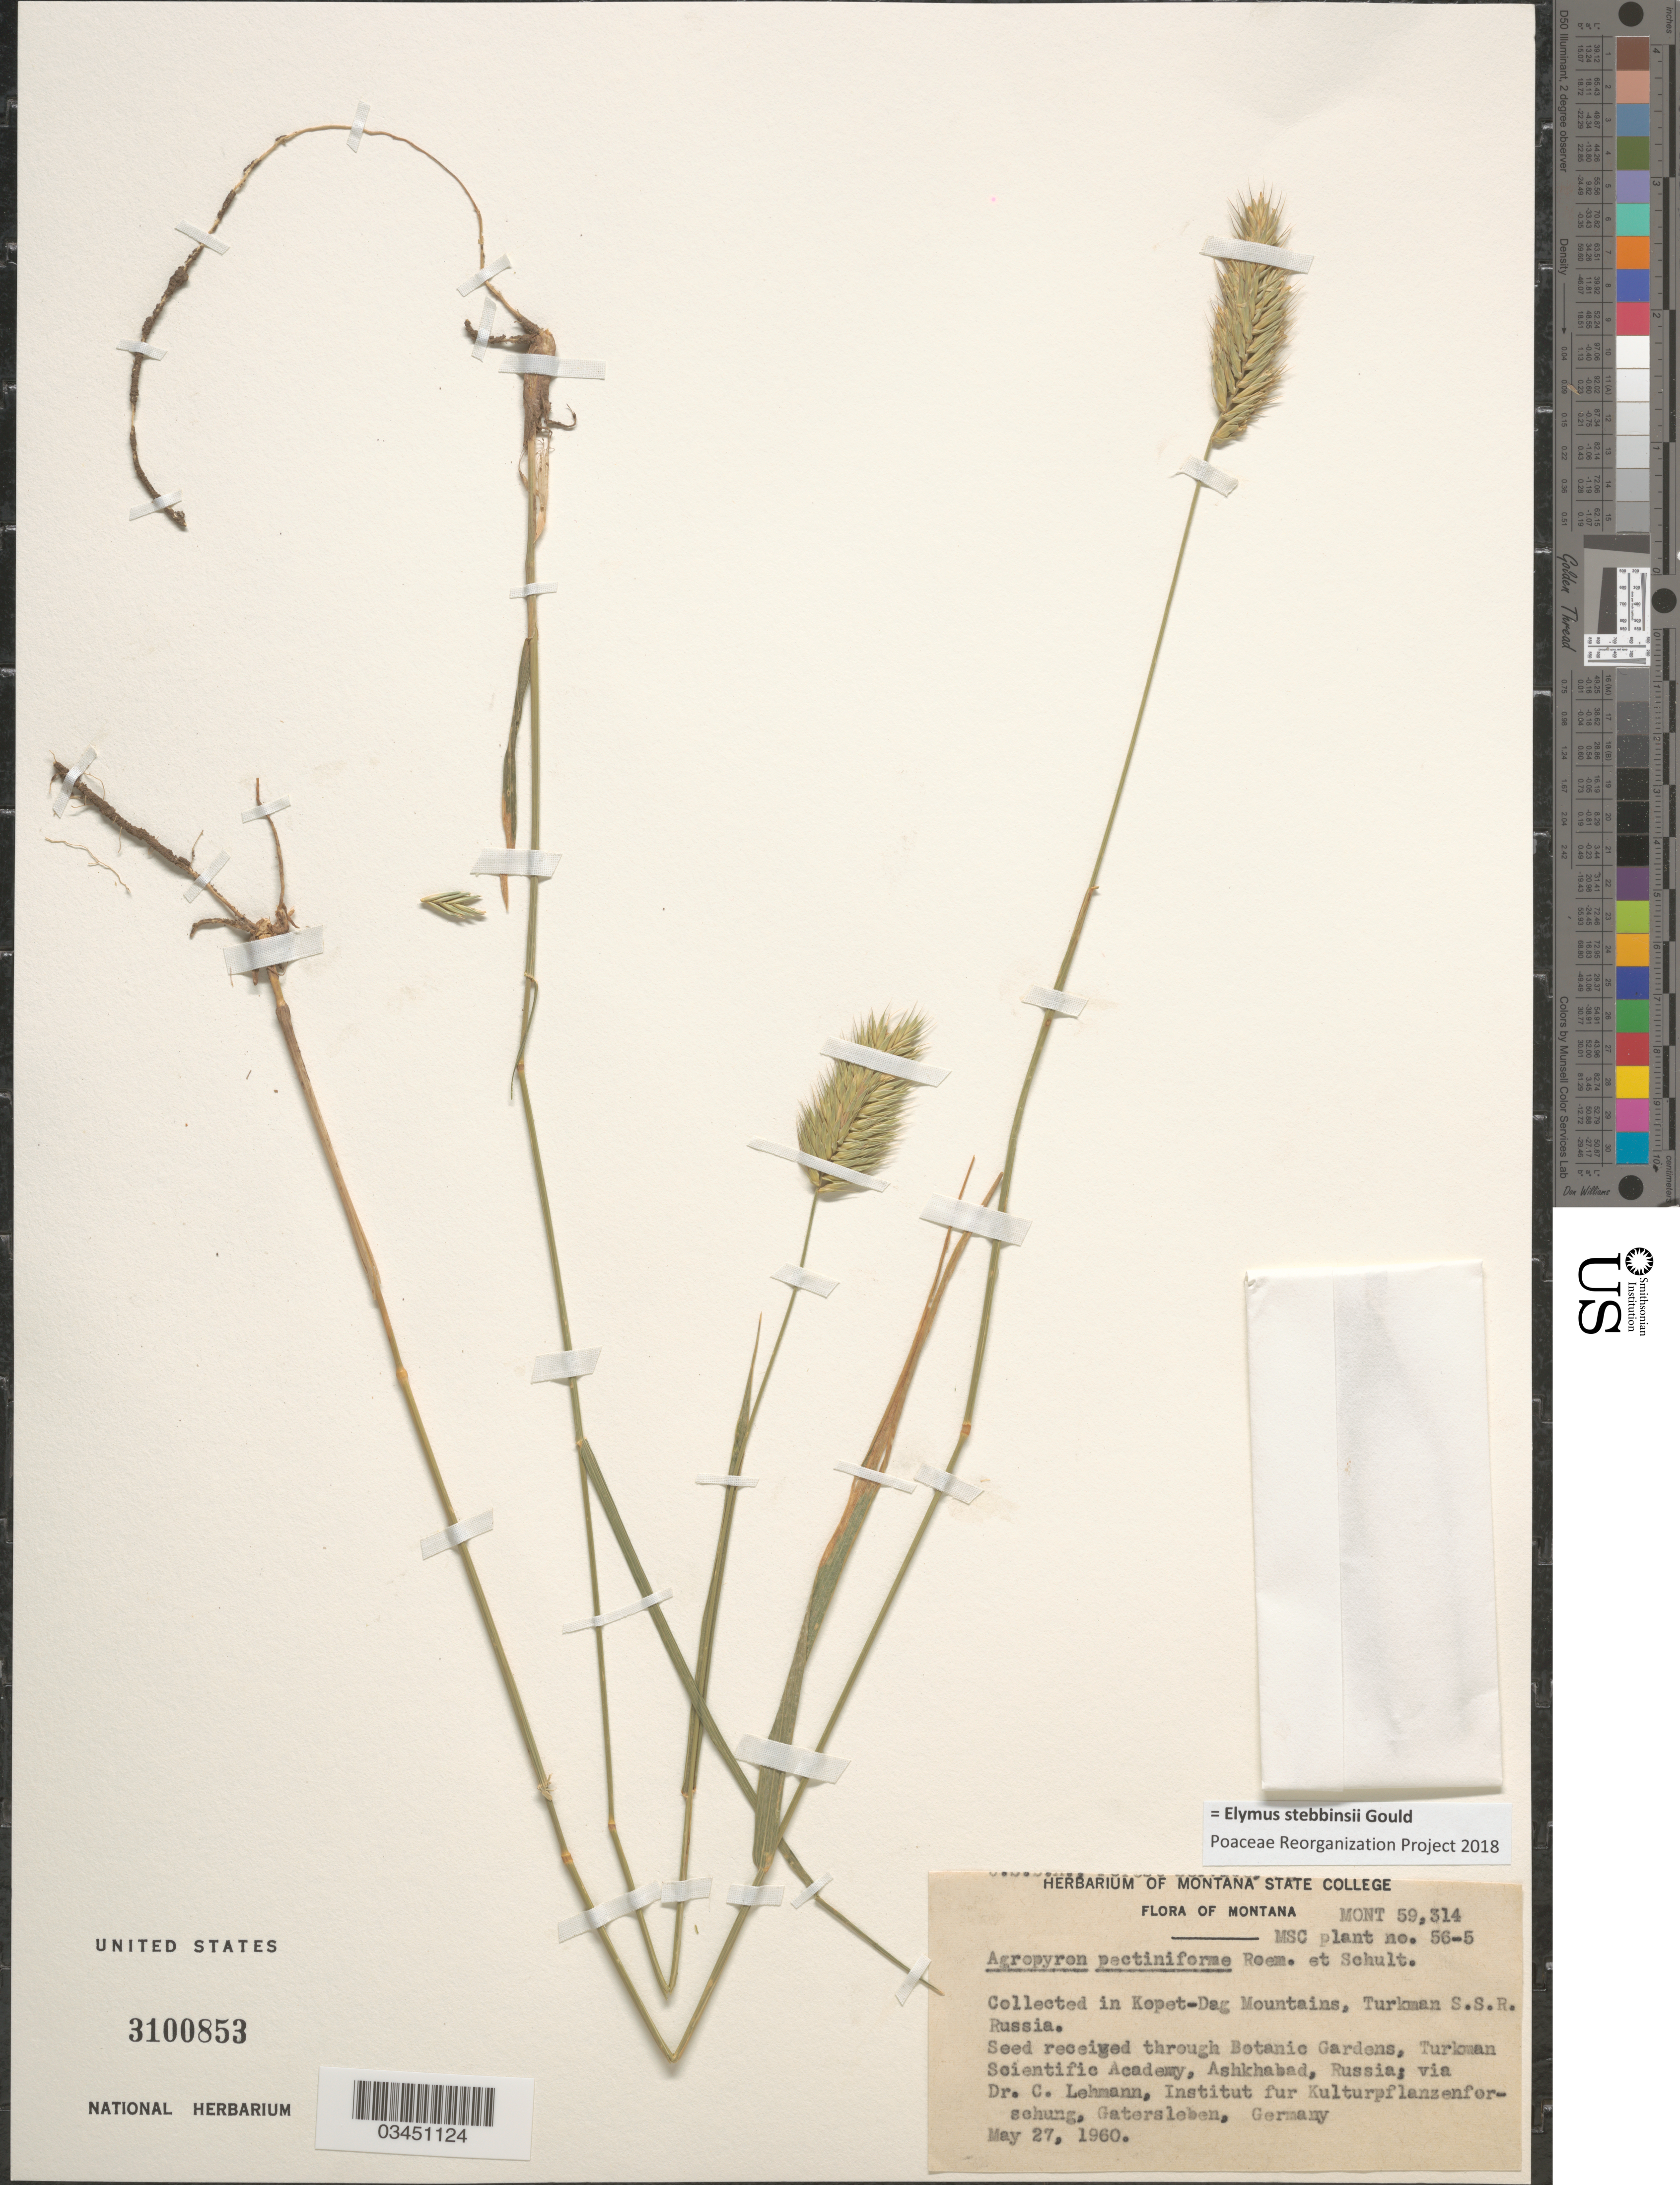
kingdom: Plantae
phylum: Tracheophyta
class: Liliopsida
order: Poales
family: Poaceae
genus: Elymus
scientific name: Elymus stebbinsii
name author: Gould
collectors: ex herb. Montana State College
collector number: Mont59314/56-5?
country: Turkmenistan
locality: In Kopet-Dag Mountains, Turkman S.S.R.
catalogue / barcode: US 3100853